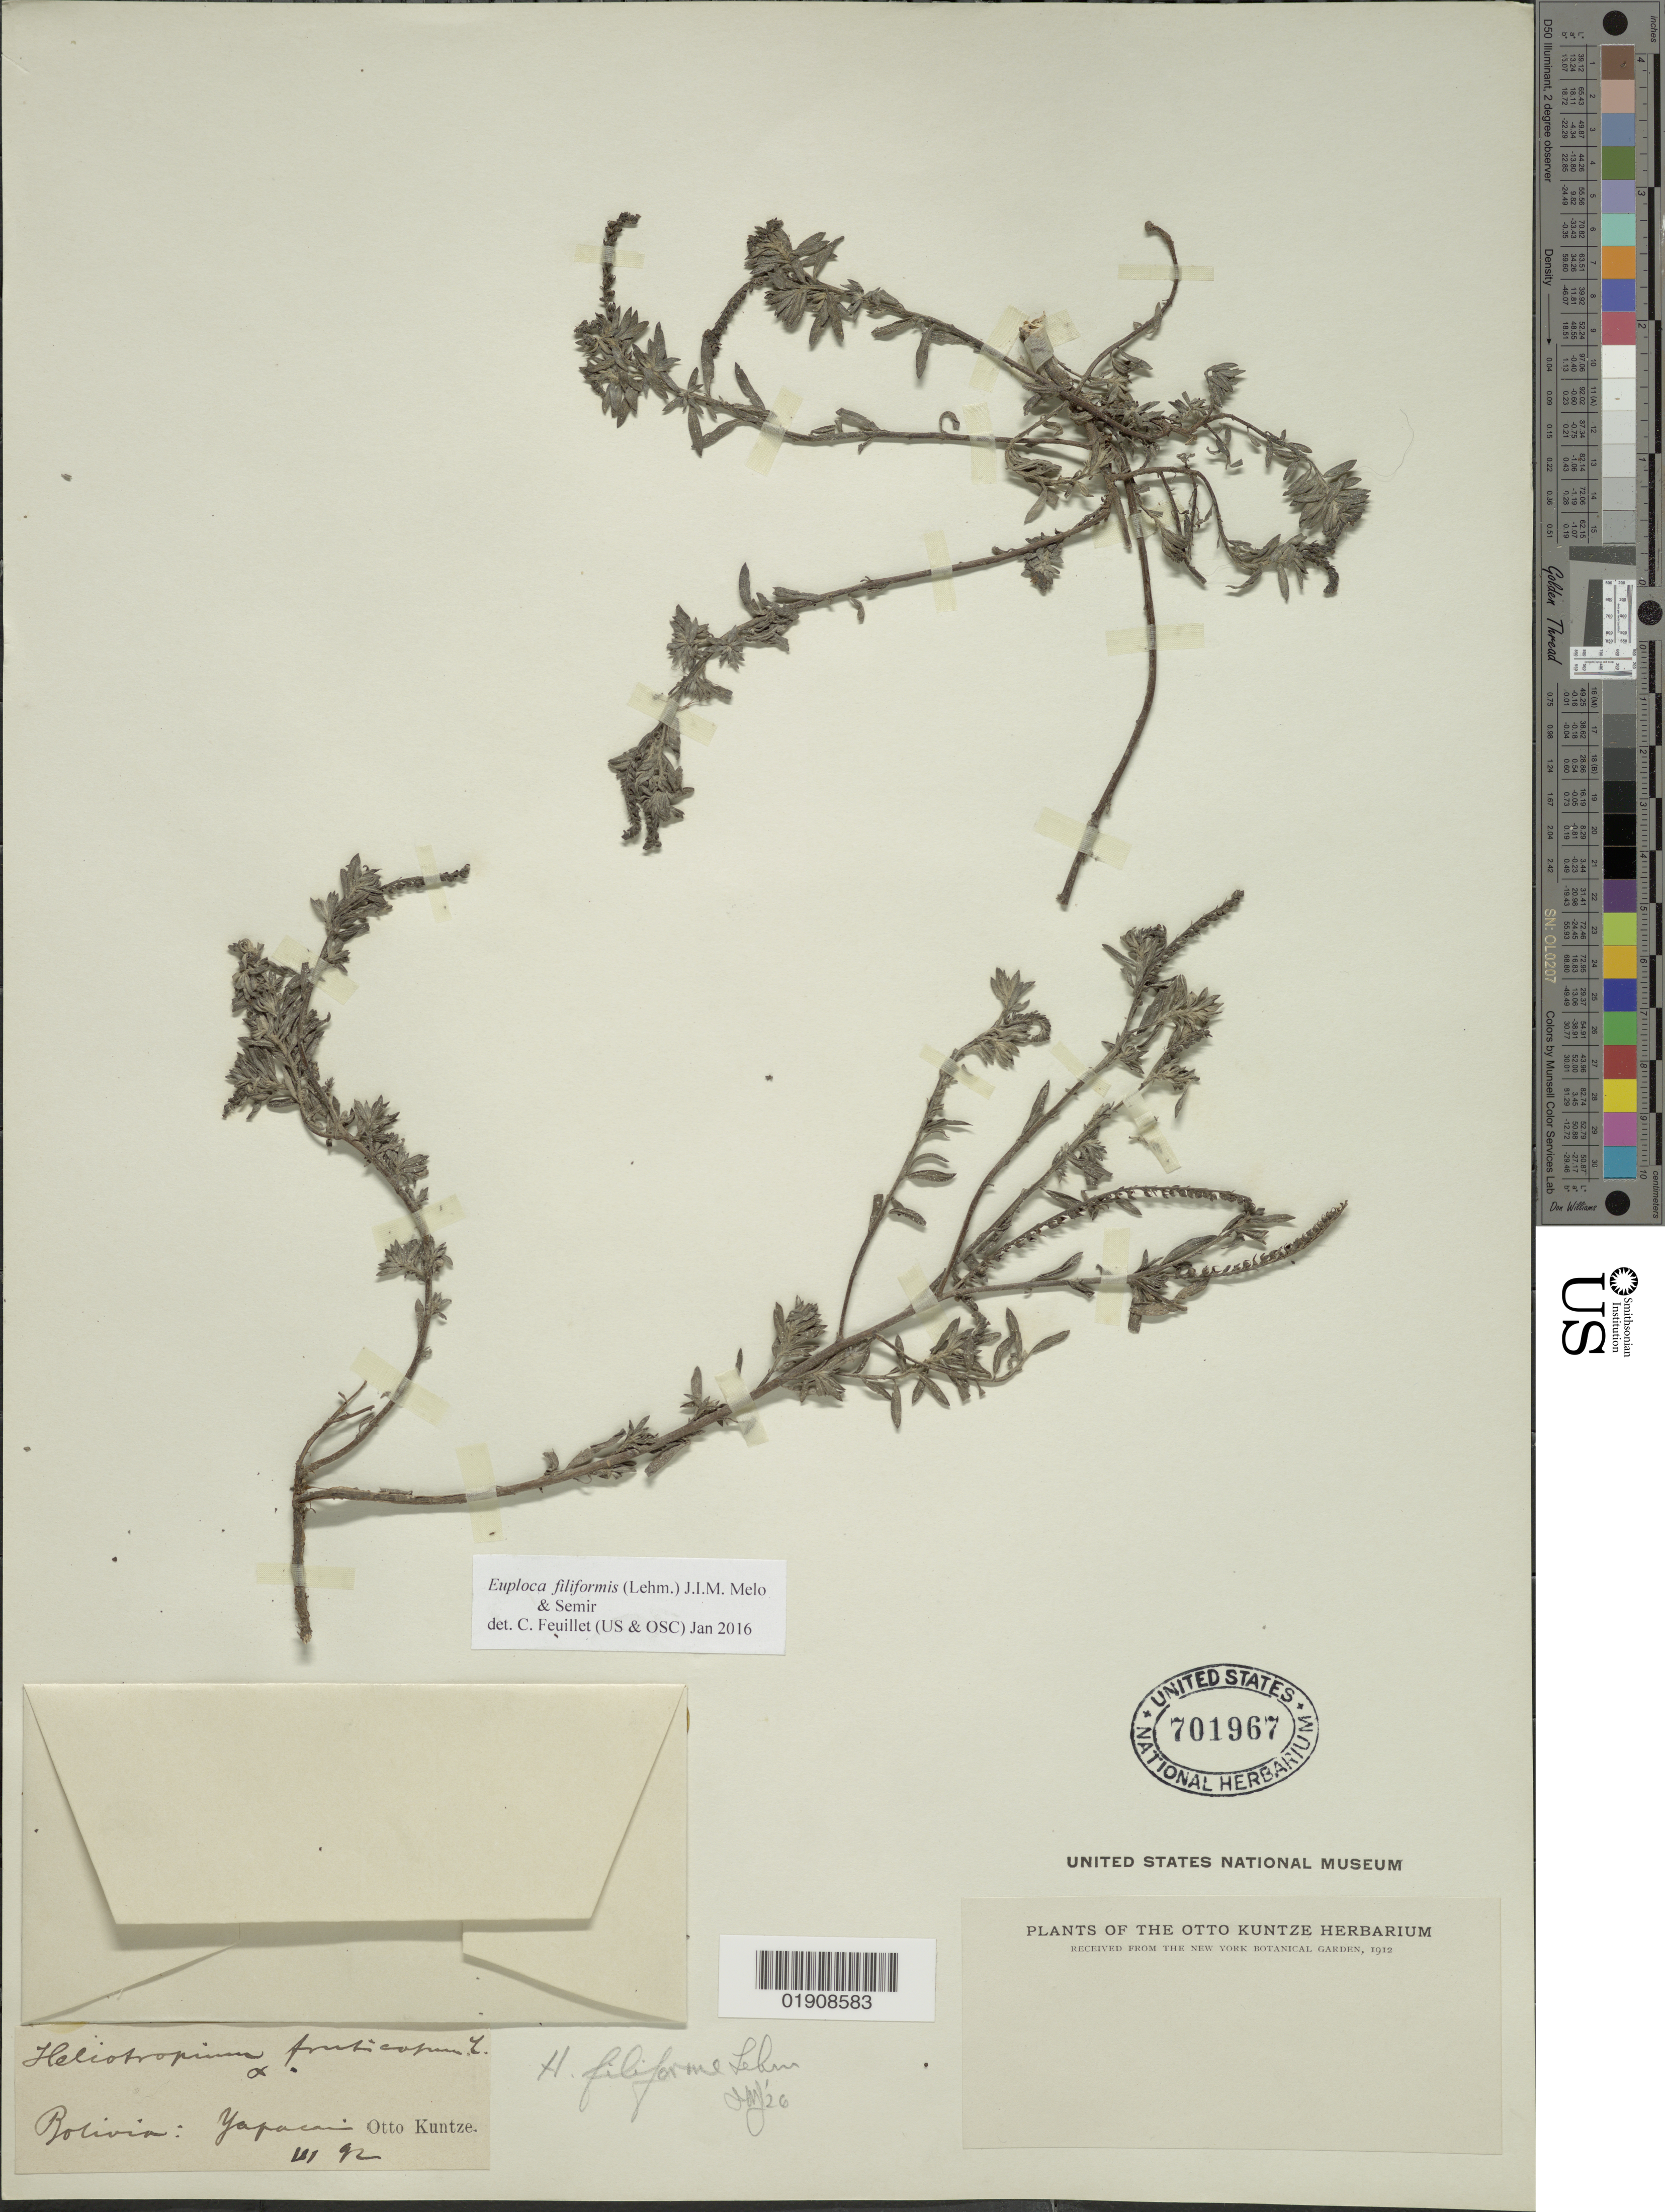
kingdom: Plantae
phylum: Tracheophyta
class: Magnoliopsida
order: Boraginales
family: Heliotropiaceae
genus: Euploca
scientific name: Euploca filiformis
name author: (Lehm.) J.I.M. Melo & Semir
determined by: Feuillet, C.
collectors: C.E.O. Kuntze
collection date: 1892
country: Bolivia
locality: Yapaca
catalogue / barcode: US 701967